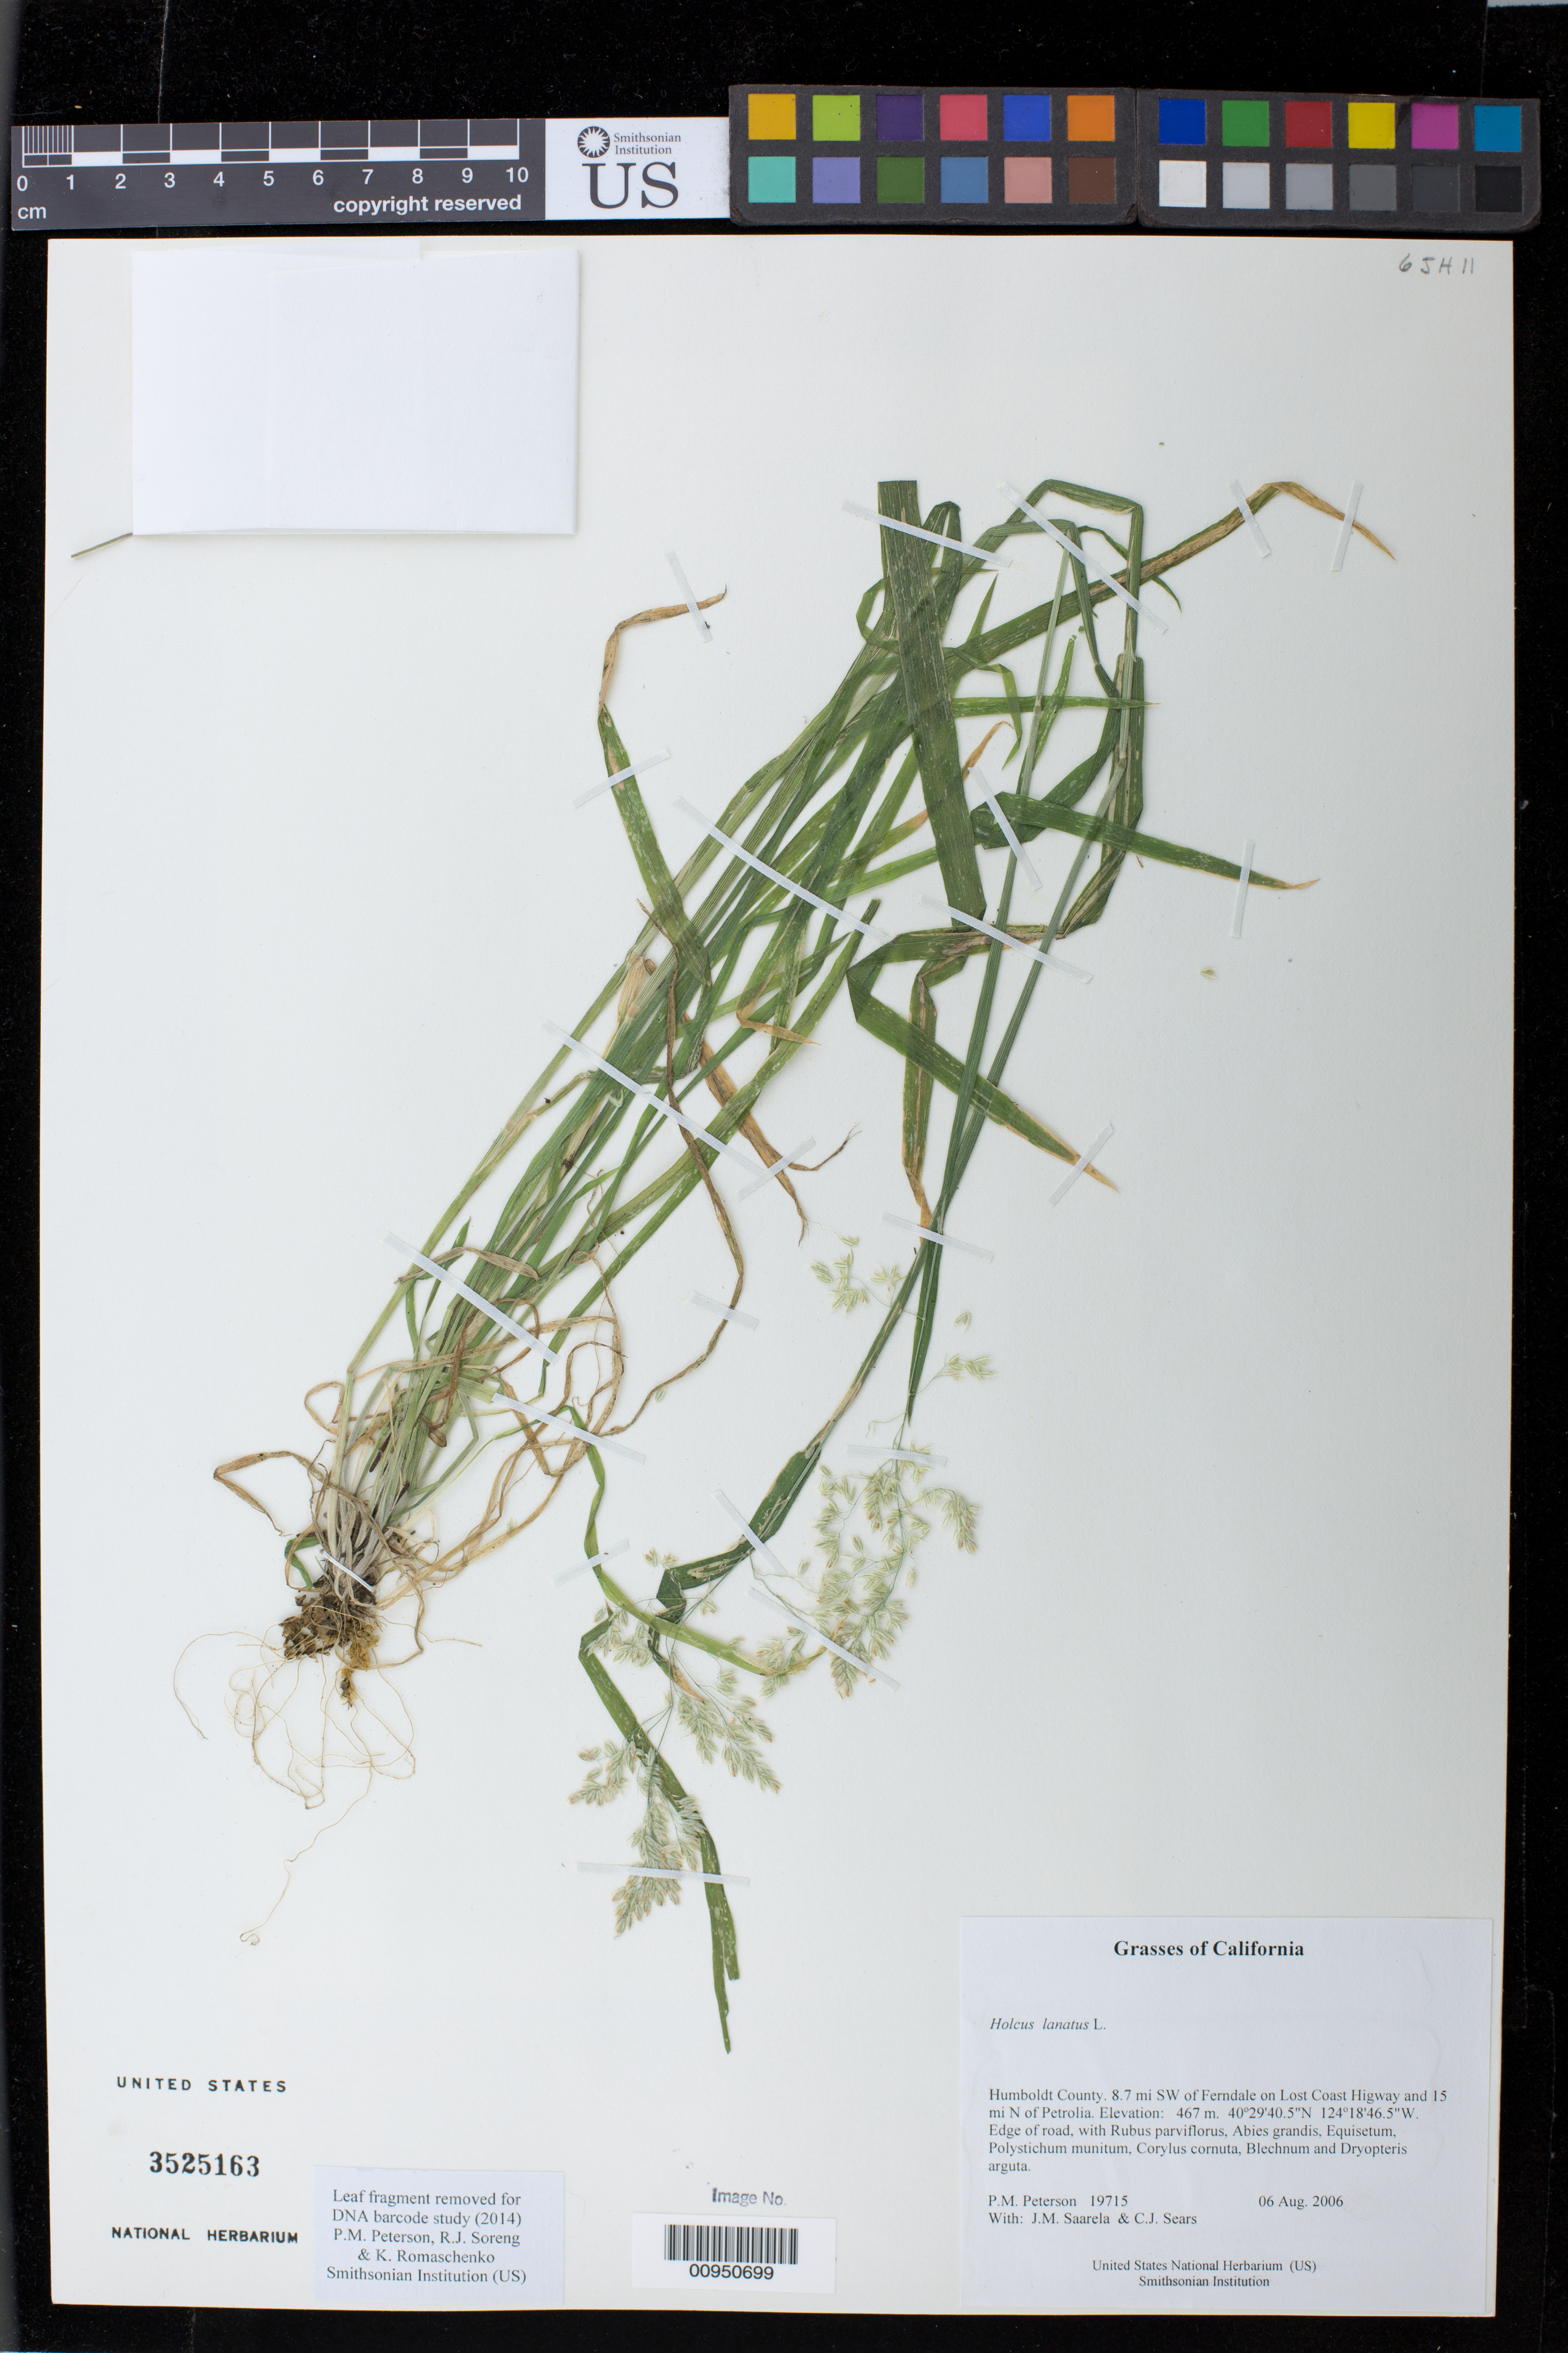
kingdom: Plantae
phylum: Tracheophyta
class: Liliopsida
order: Poales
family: Poaceae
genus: Holcus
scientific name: Holcus lanatus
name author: L.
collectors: P. M. Peterson, J. Saarela & C. Sears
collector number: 19715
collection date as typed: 06 Aug 2006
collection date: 2006-08-06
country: United States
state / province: California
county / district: Humboldt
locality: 8.7 mi SW of Ferndale on Lost Coast Highway and 15 mi N of Petrolia.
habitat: Edge of road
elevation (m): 467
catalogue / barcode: US 3525163